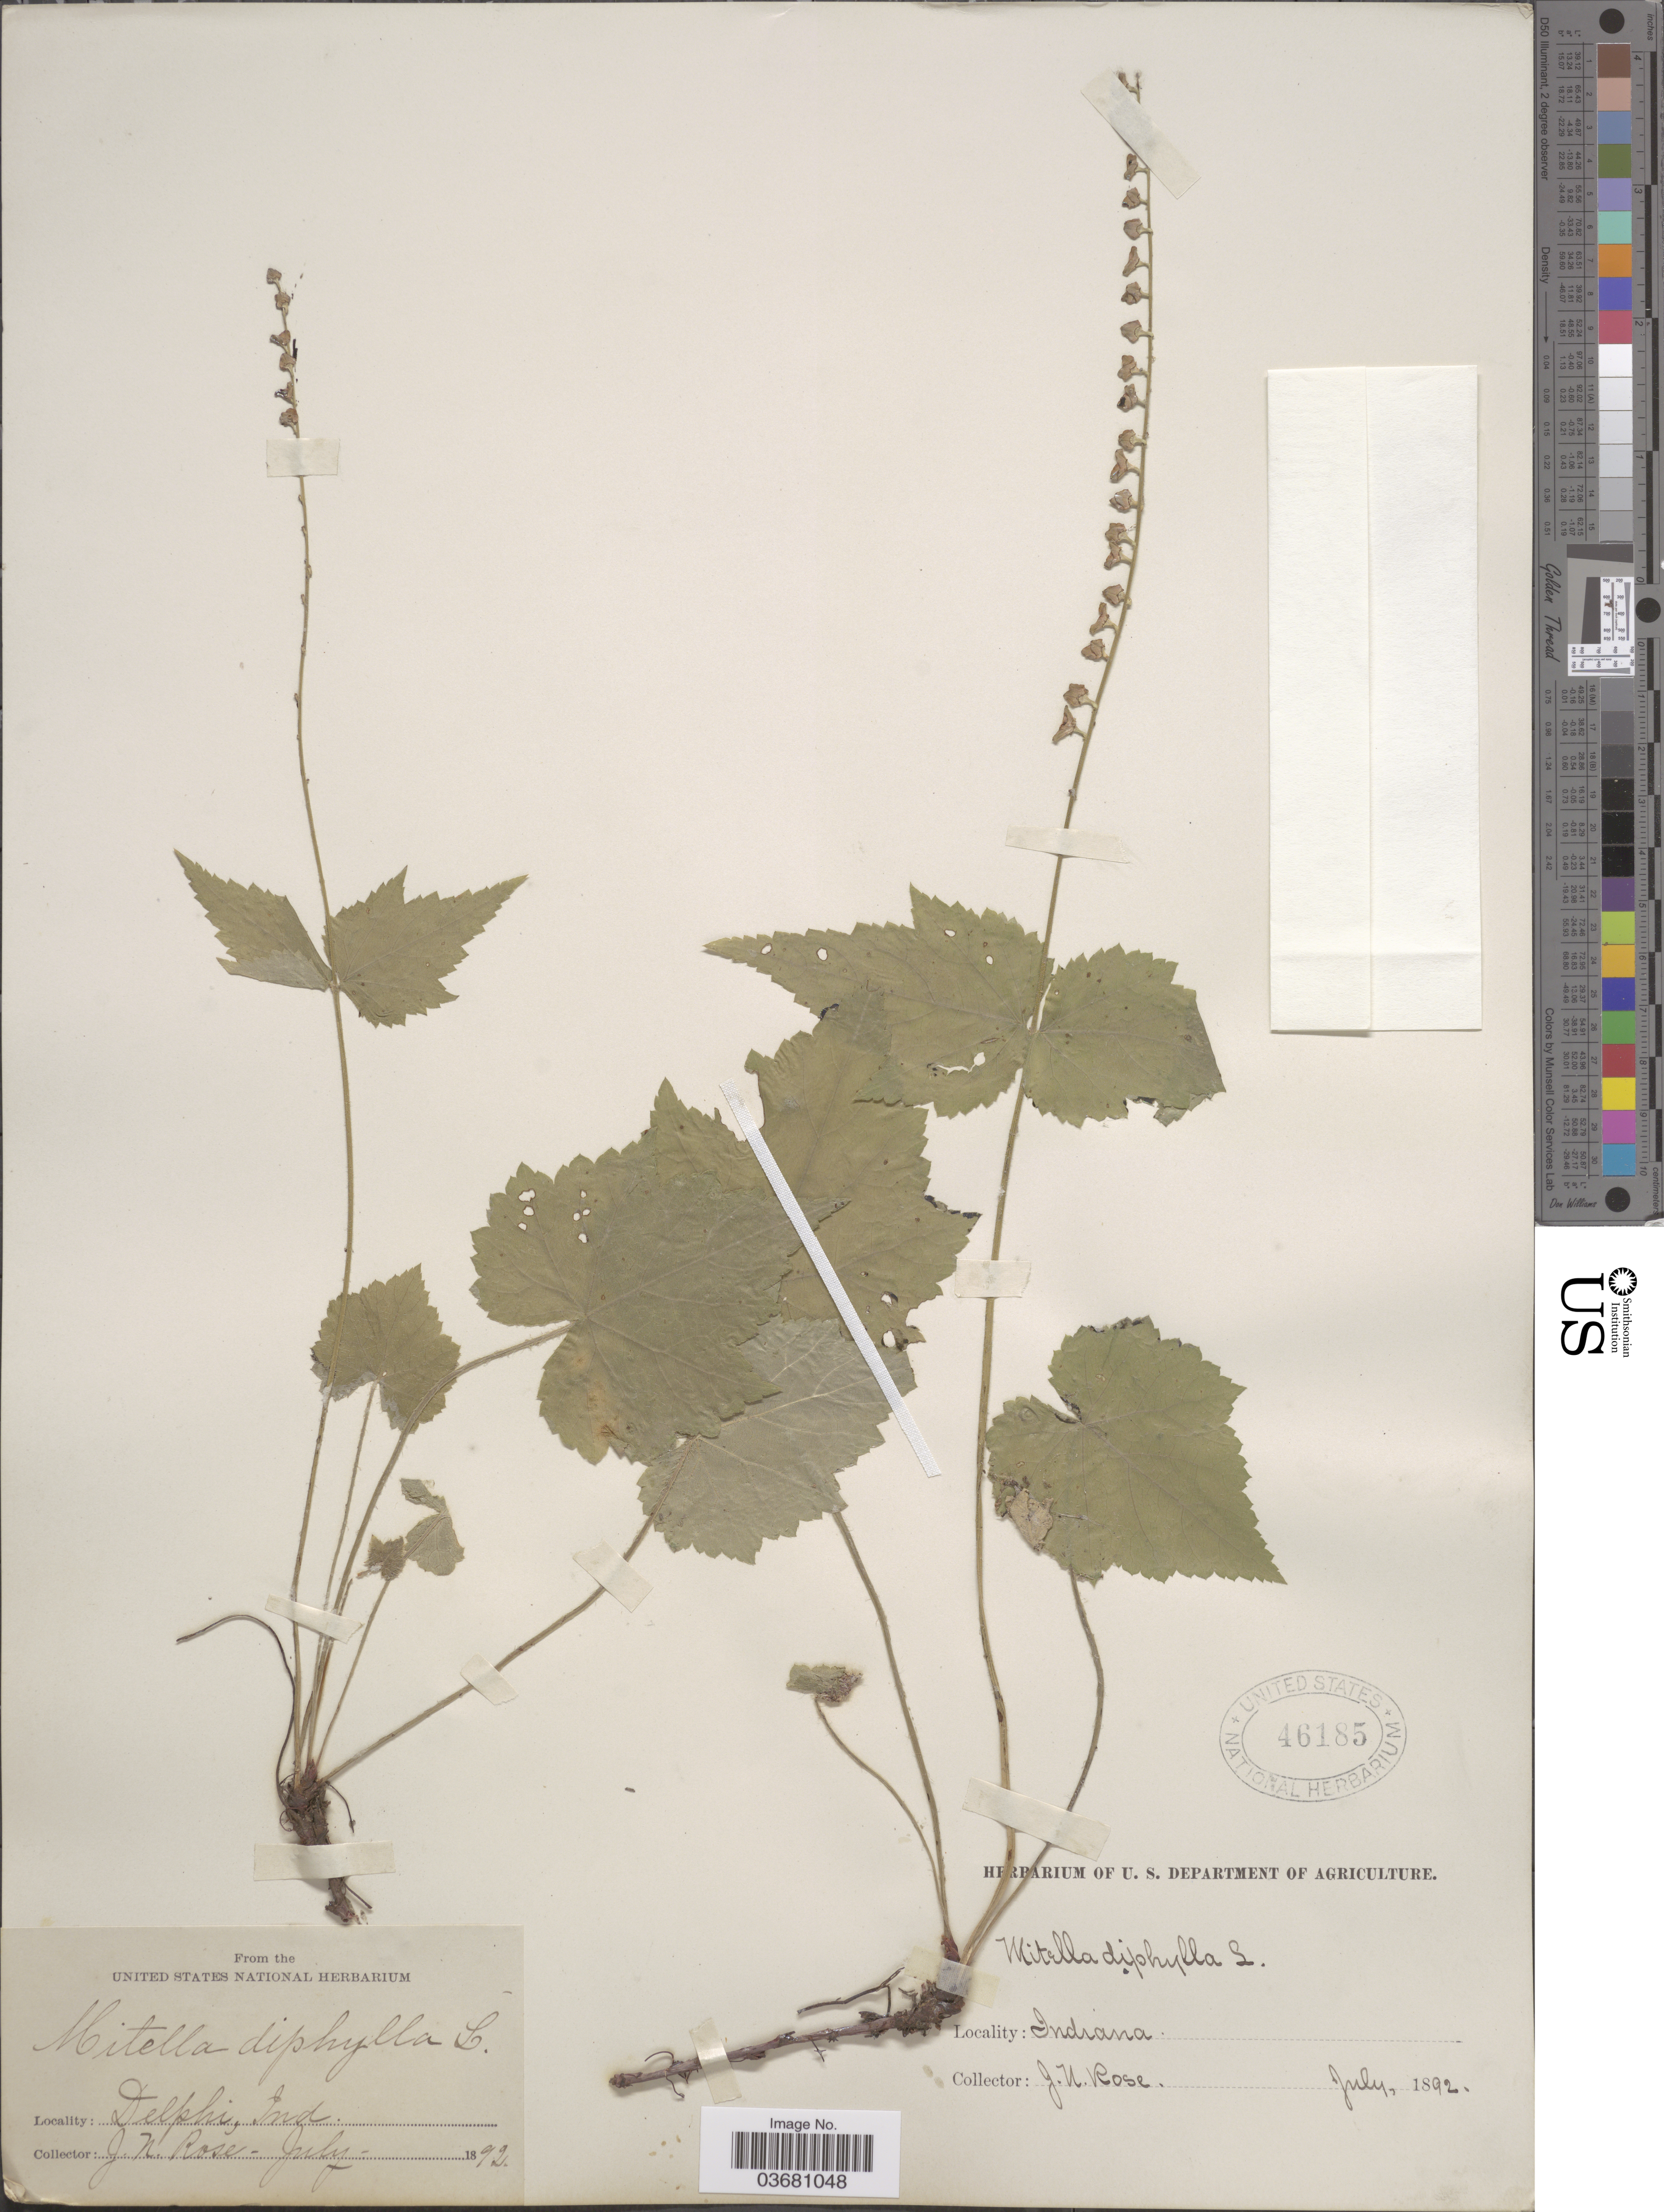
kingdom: Plantae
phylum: Tracheophyta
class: Magnoliopsida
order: Saxifragales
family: Saxifragaceae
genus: Mitella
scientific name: Mitella diphylla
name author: L.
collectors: J. N. Rose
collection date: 1892-07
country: United States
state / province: Indiana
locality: Delphi.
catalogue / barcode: US 46185